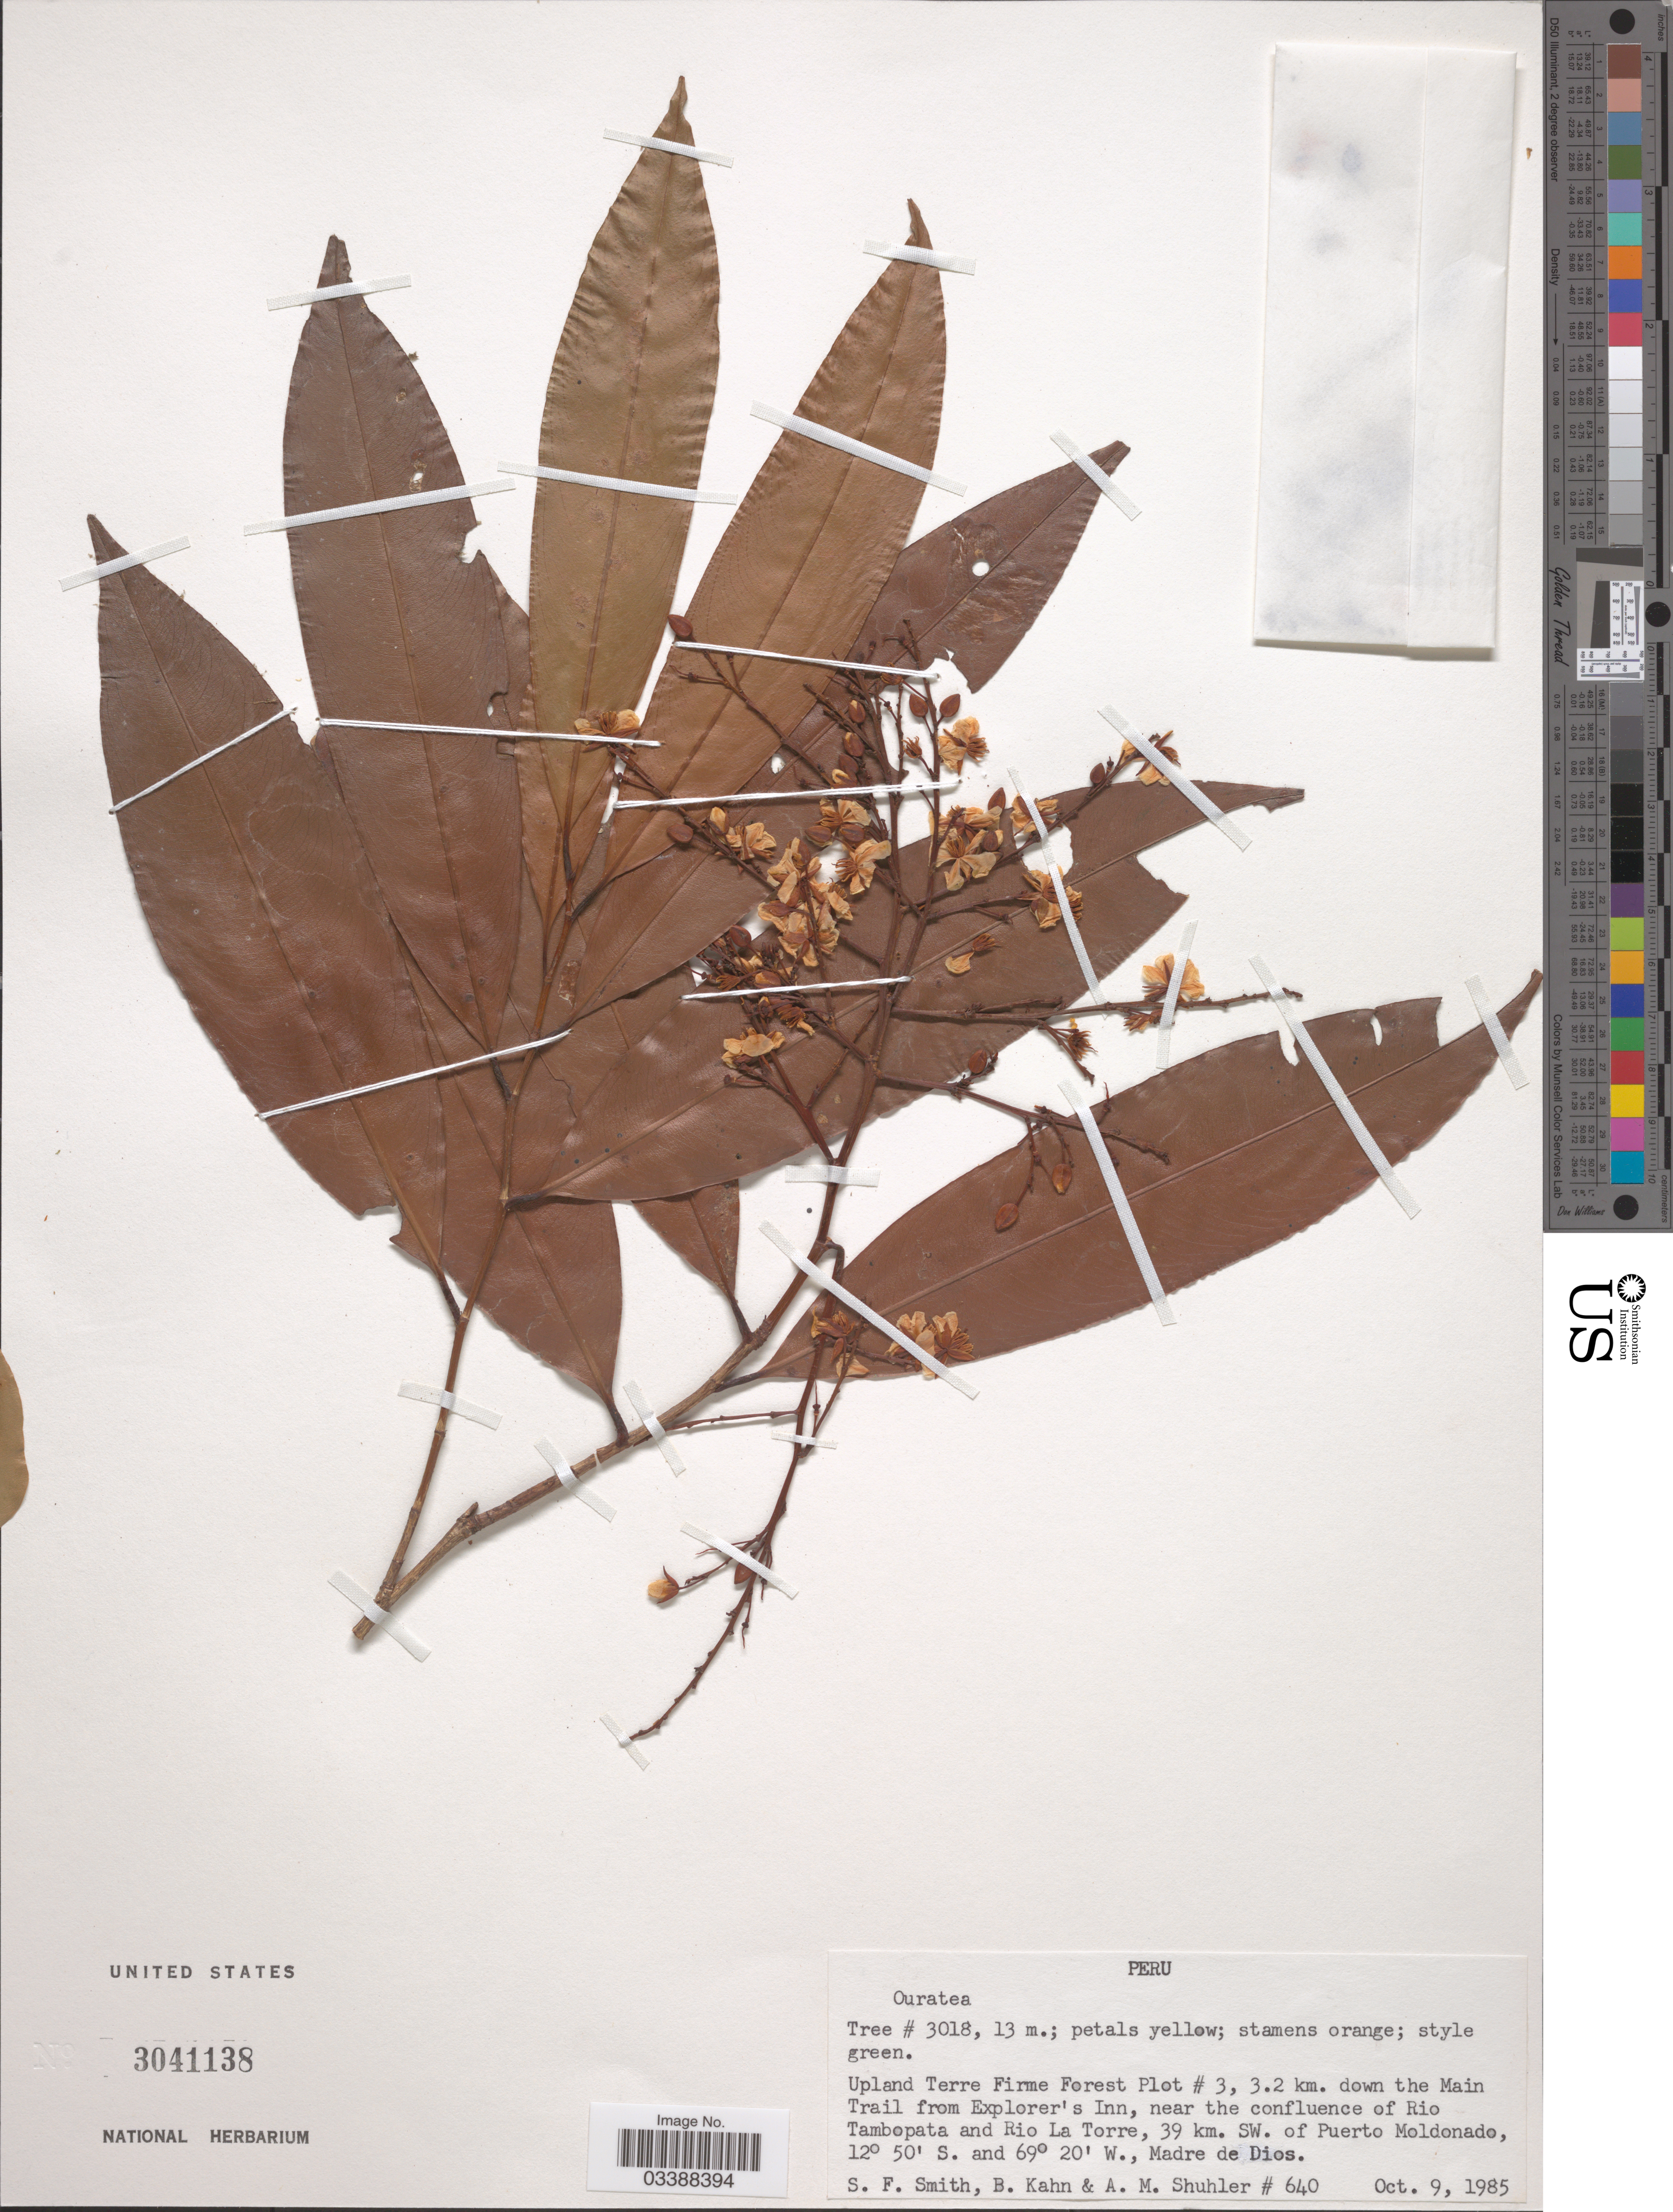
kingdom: Plantae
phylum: Tracheophyta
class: Magnoliopsida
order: Malpighiales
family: Ochnaceae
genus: Ouratea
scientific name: Ouratea sp.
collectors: S.F. Smith, B. Kahn & A. Shuhler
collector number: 640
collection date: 1985-10-09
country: Peru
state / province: Madre de Dios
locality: Upland Terre Firme Forest Plot # 3, 3.2 km. down the Main Trail from Explorer's Inn, near the confluecne of Rio Tambopata & Rio La Torre, 39 km. SW. of Puerto Moldonado.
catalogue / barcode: US 3041138